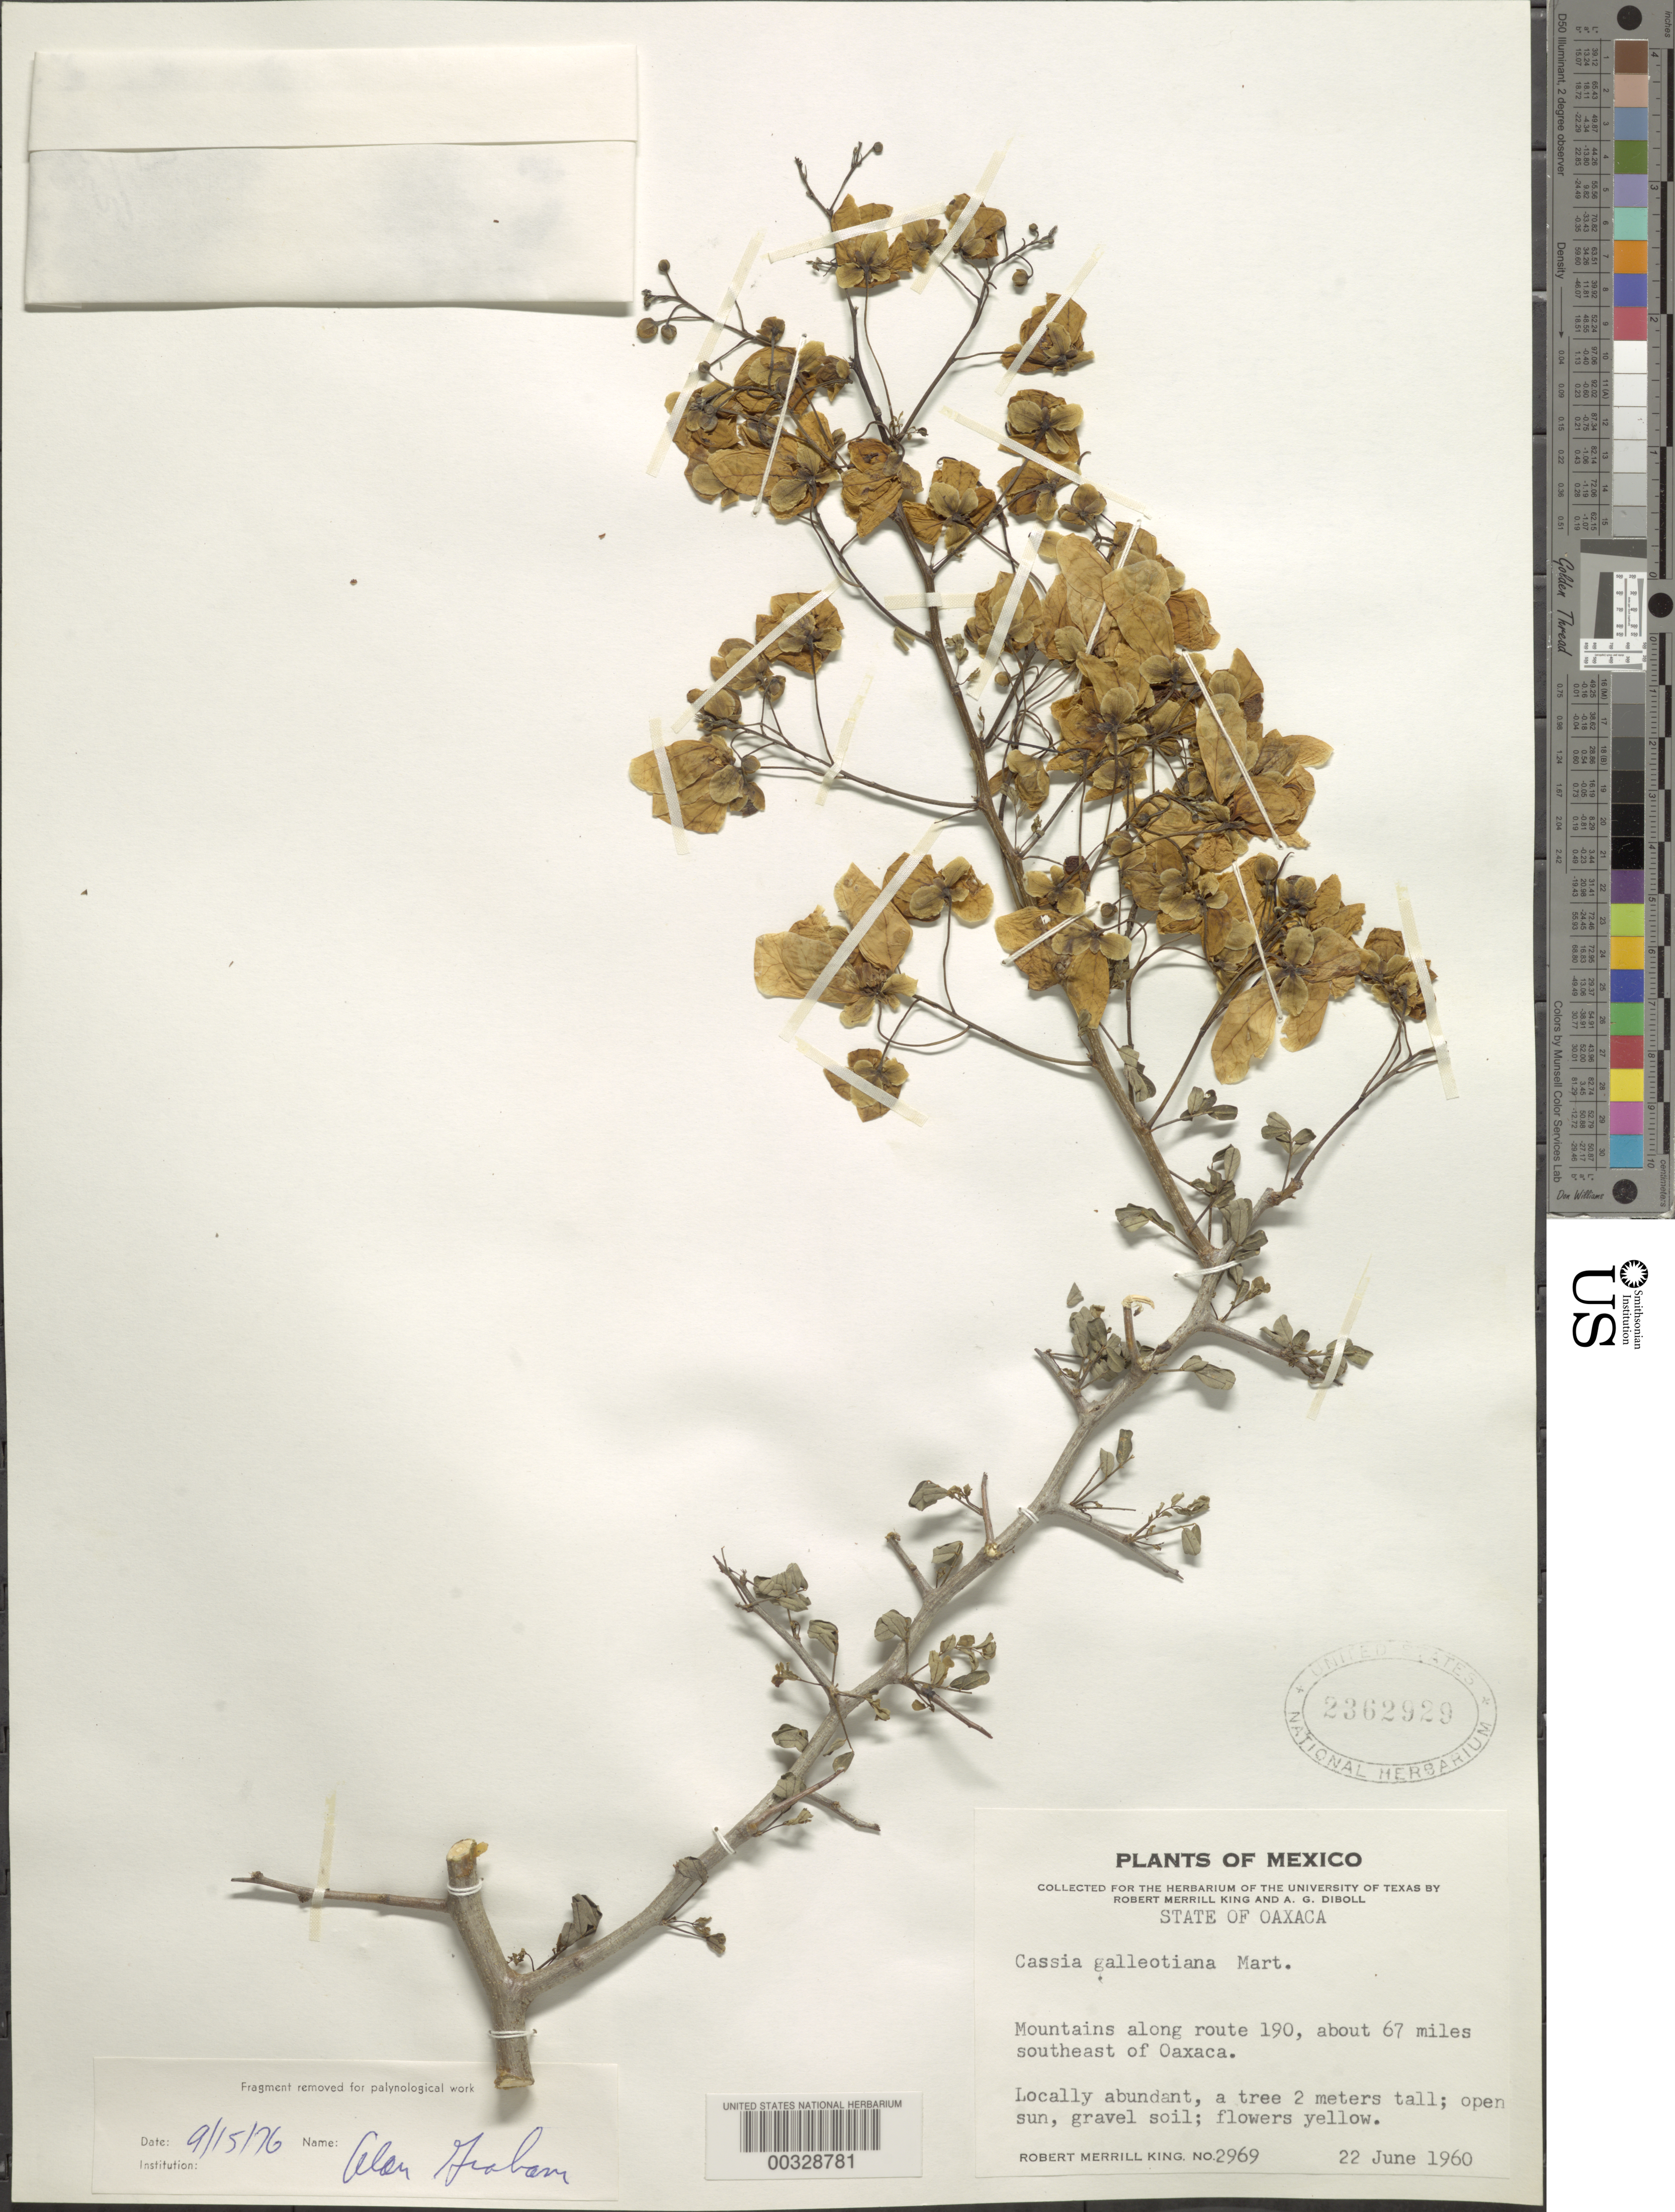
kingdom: Plantae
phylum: Tracheophyta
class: Magnoliopsida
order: Fabales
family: Fabaceae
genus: Senna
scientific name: Senna galeottiana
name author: (M. Martens) H.S. Irwin & Barneby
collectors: R. M. King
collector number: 2969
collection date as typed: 22 Jun 1960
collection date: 1960-06-22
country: Mexico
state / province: Oaxaca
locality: Along route 190 about 67 mi SE of Oaxaca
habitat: Open sun, gravel soil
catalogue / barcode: US 2362929